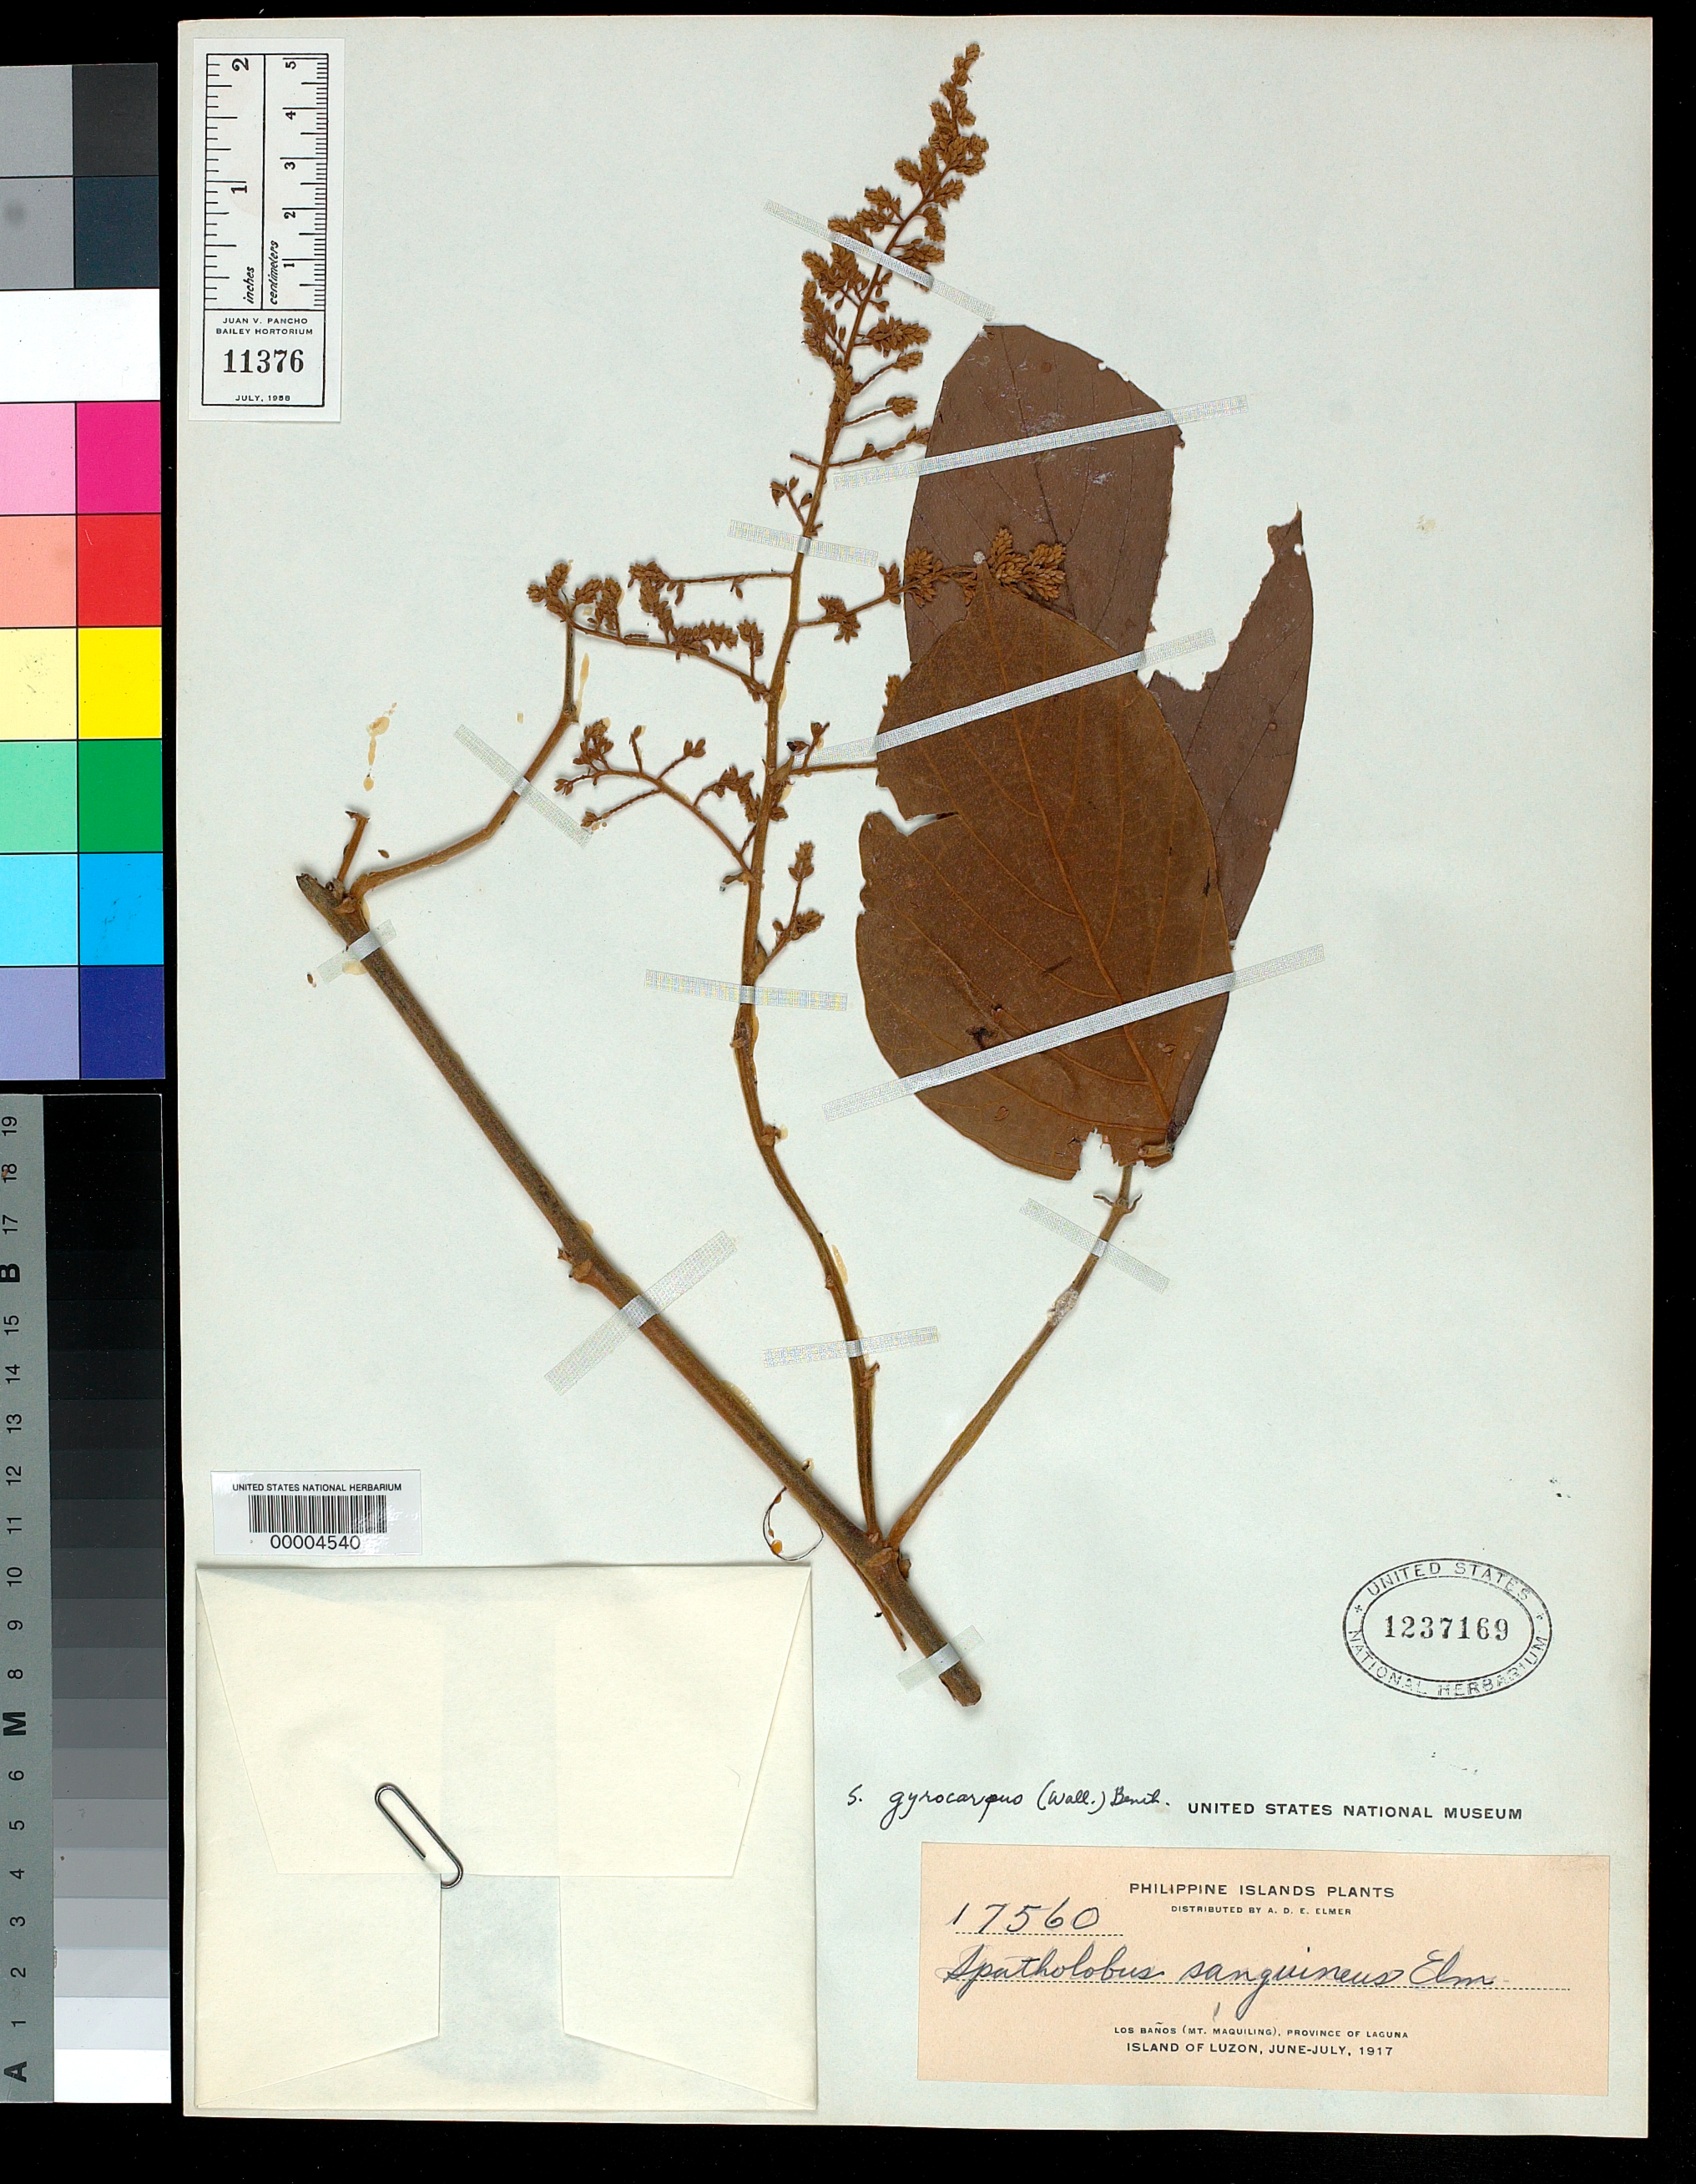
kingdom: Plantae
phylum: Tracheophyta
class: Magnoliopsida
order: Fabales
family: Fabaceae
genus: Spatholobus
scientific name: Spatholobus sanguineus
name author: Elmer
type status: Isosyntype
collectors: A. D. E. Elmer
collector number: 17560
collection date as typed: Jun 1917 to -- Jul 1917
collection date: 1917-06/1917-07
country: Philippines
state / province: Calabarzon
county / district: Laguna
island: Luzon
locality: Los Baños, Mt. Maquiling.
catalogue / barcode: US 1237169